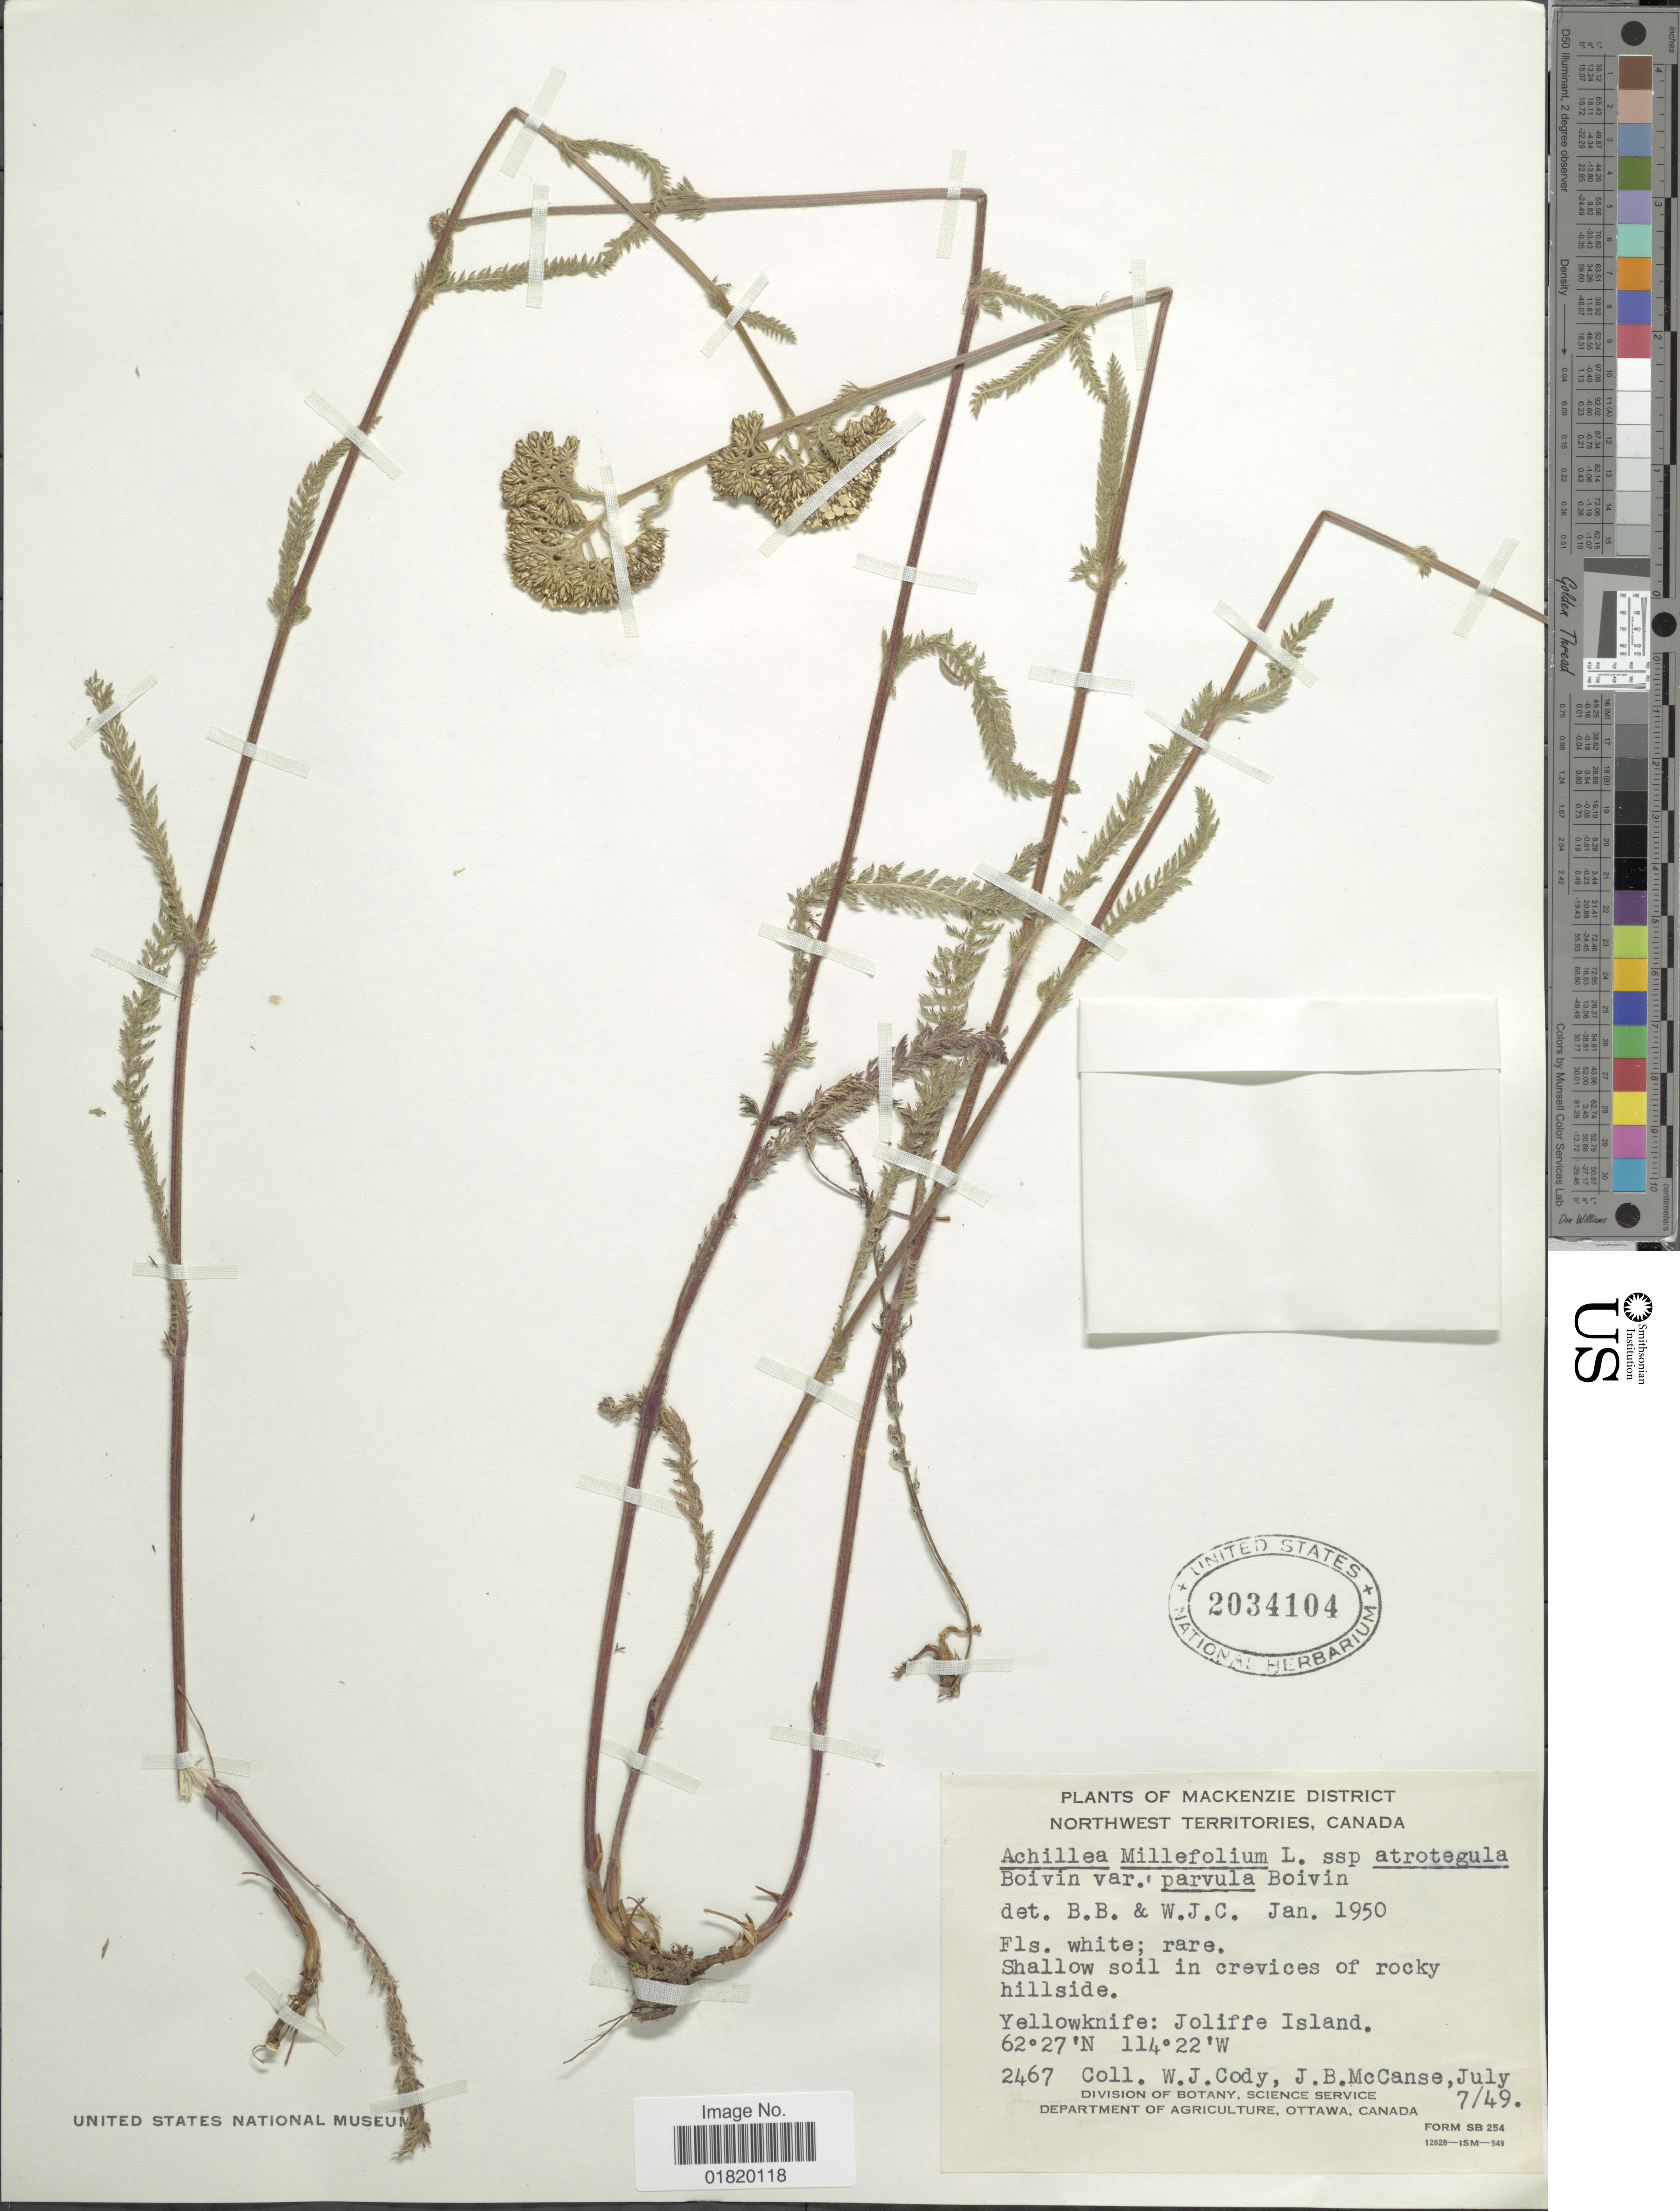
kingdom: Plantae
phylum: Tracheophyta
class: Magnoliopsida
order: Asterales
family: Asteraceae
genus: Achillea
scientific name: Achillea millefolium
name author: L.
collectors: W. Cody & J. McCanse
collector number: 2467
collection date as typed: Transcribed d/m/y: 7/7/49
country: Canada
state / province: Northwest Territories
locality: Mackenzie District. Yellowknife: Joliffe Island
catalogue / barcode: US 2034104